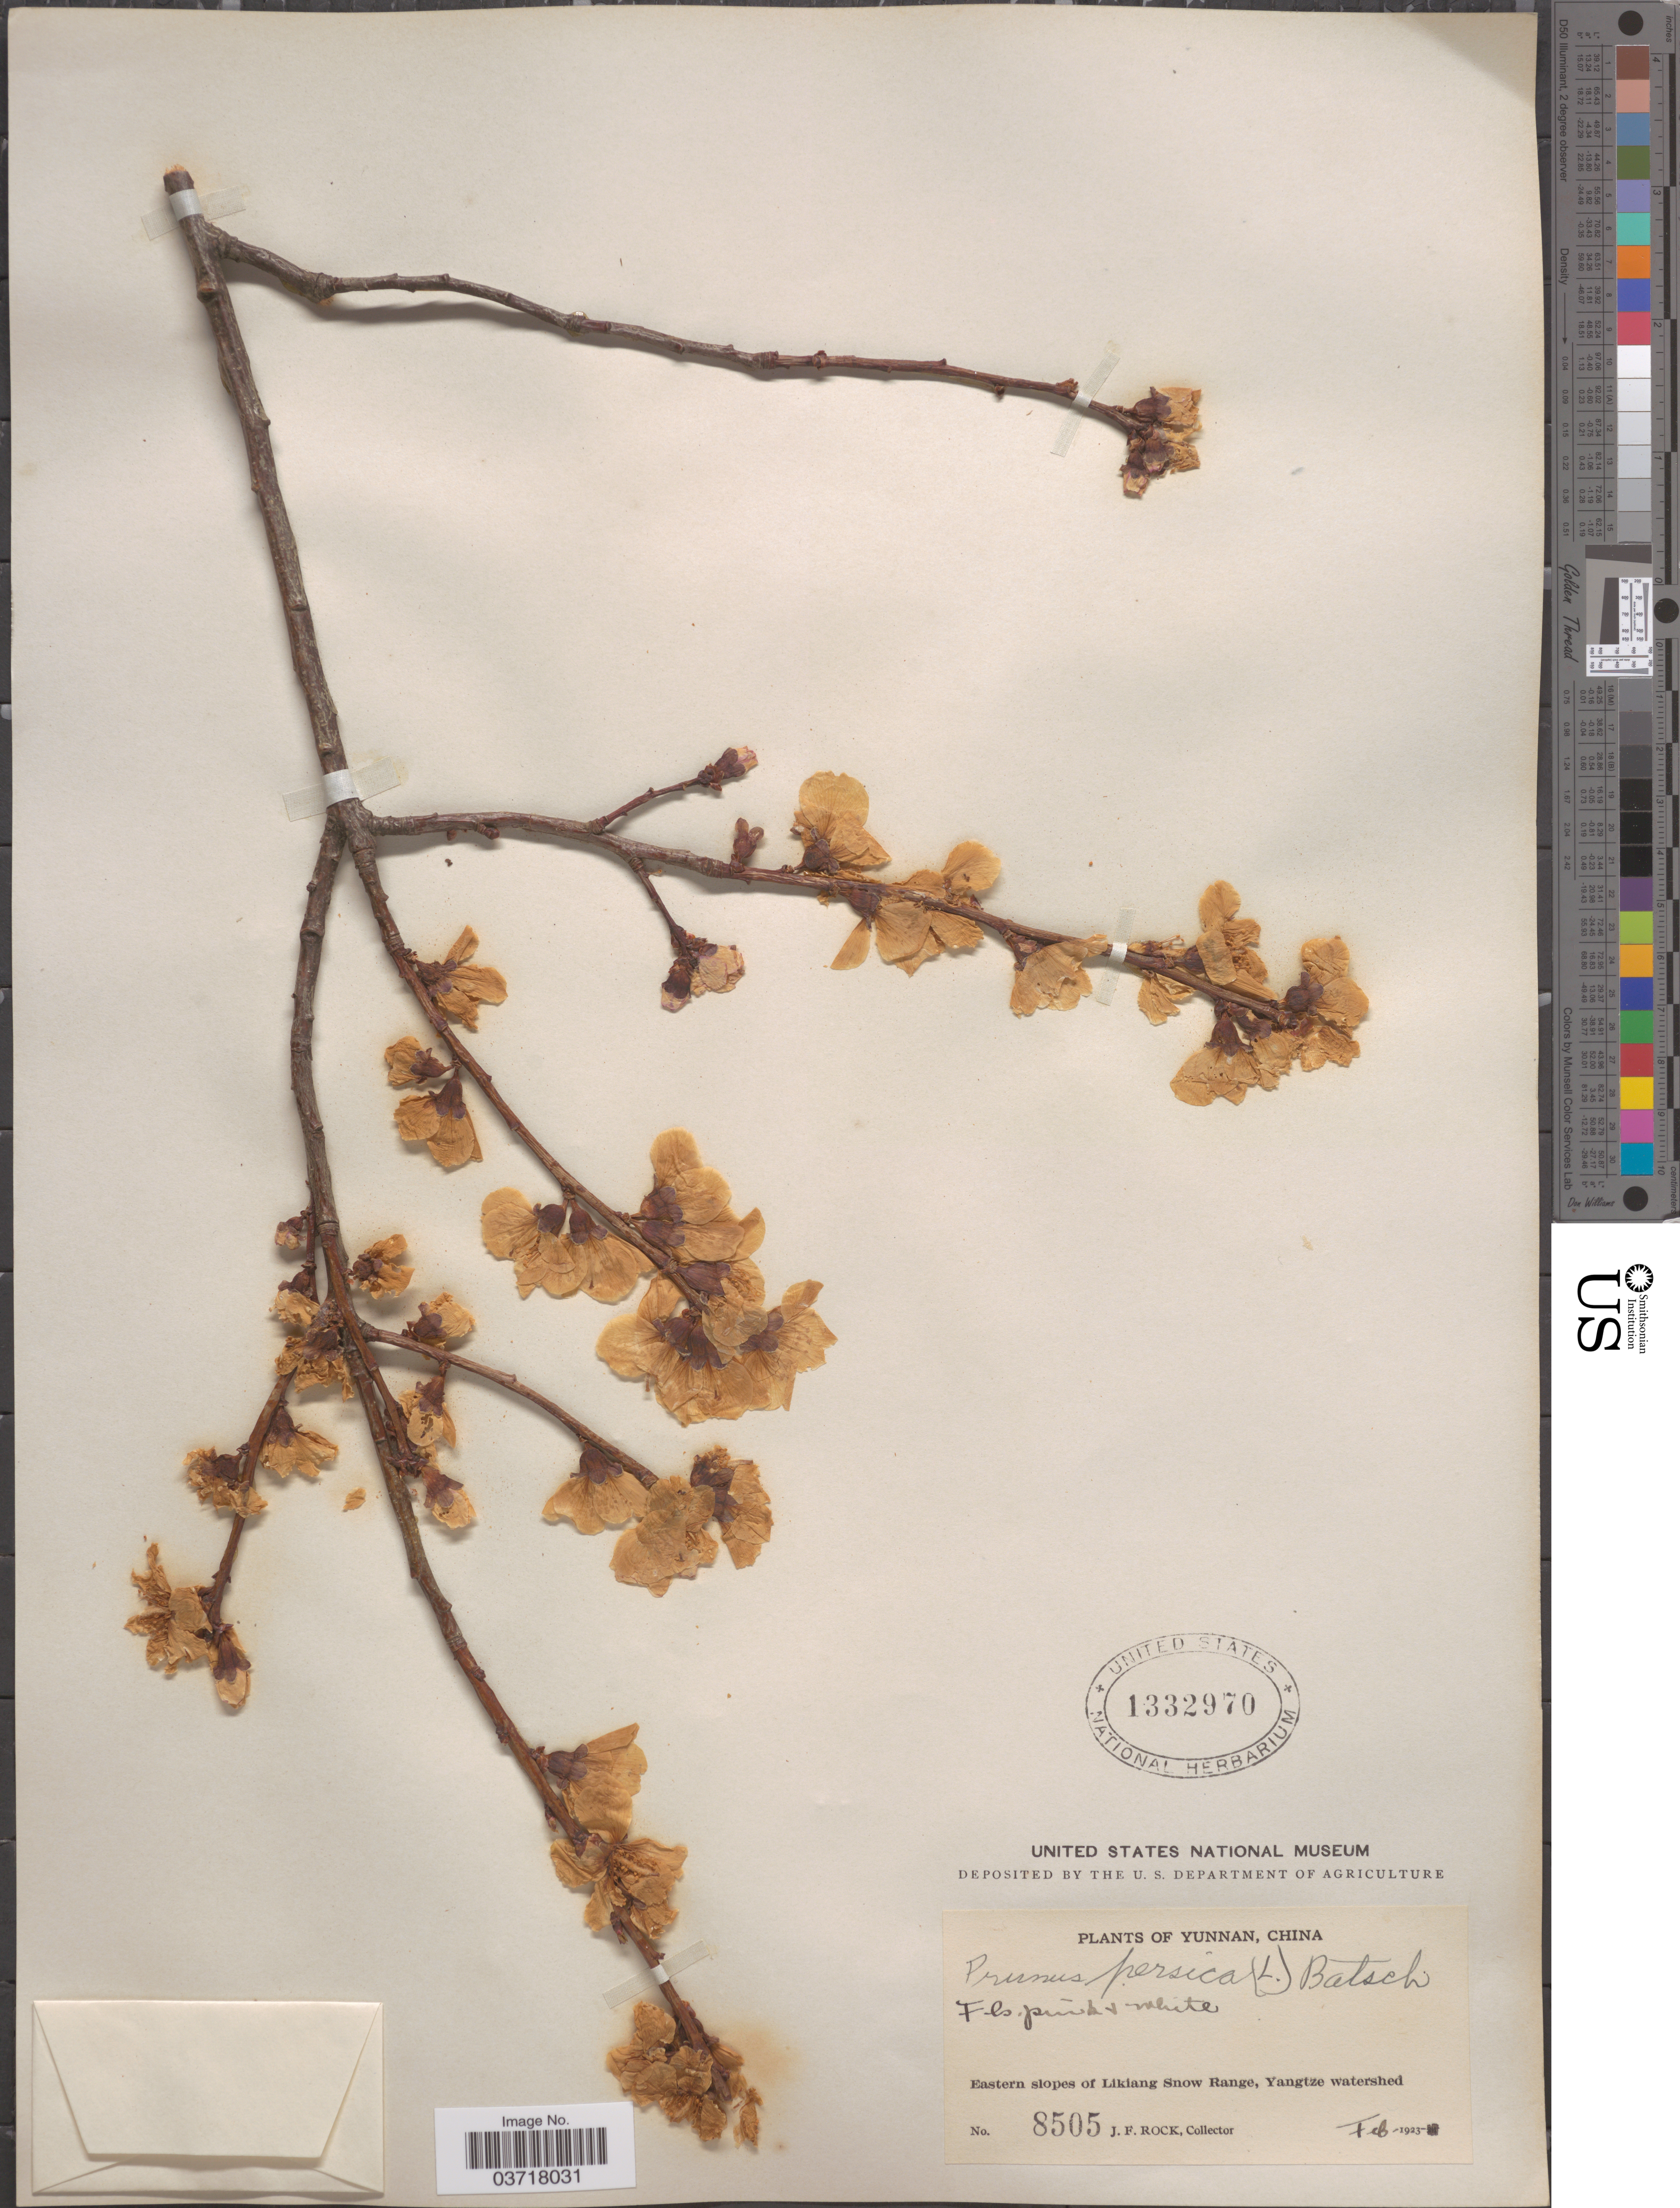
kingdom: Plantae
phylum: Tracheophyta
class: Magnoliopsida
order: Rosales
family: Rosaceae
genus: Prunus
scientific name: Prunus persica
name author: (L.) Batsch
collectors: J. Rock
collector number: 8505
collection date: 1923-02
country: China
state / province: Yunnan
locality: Eastern slopes of Likiang Snow Range, Yangtze watershed.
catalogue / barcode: US 1332970